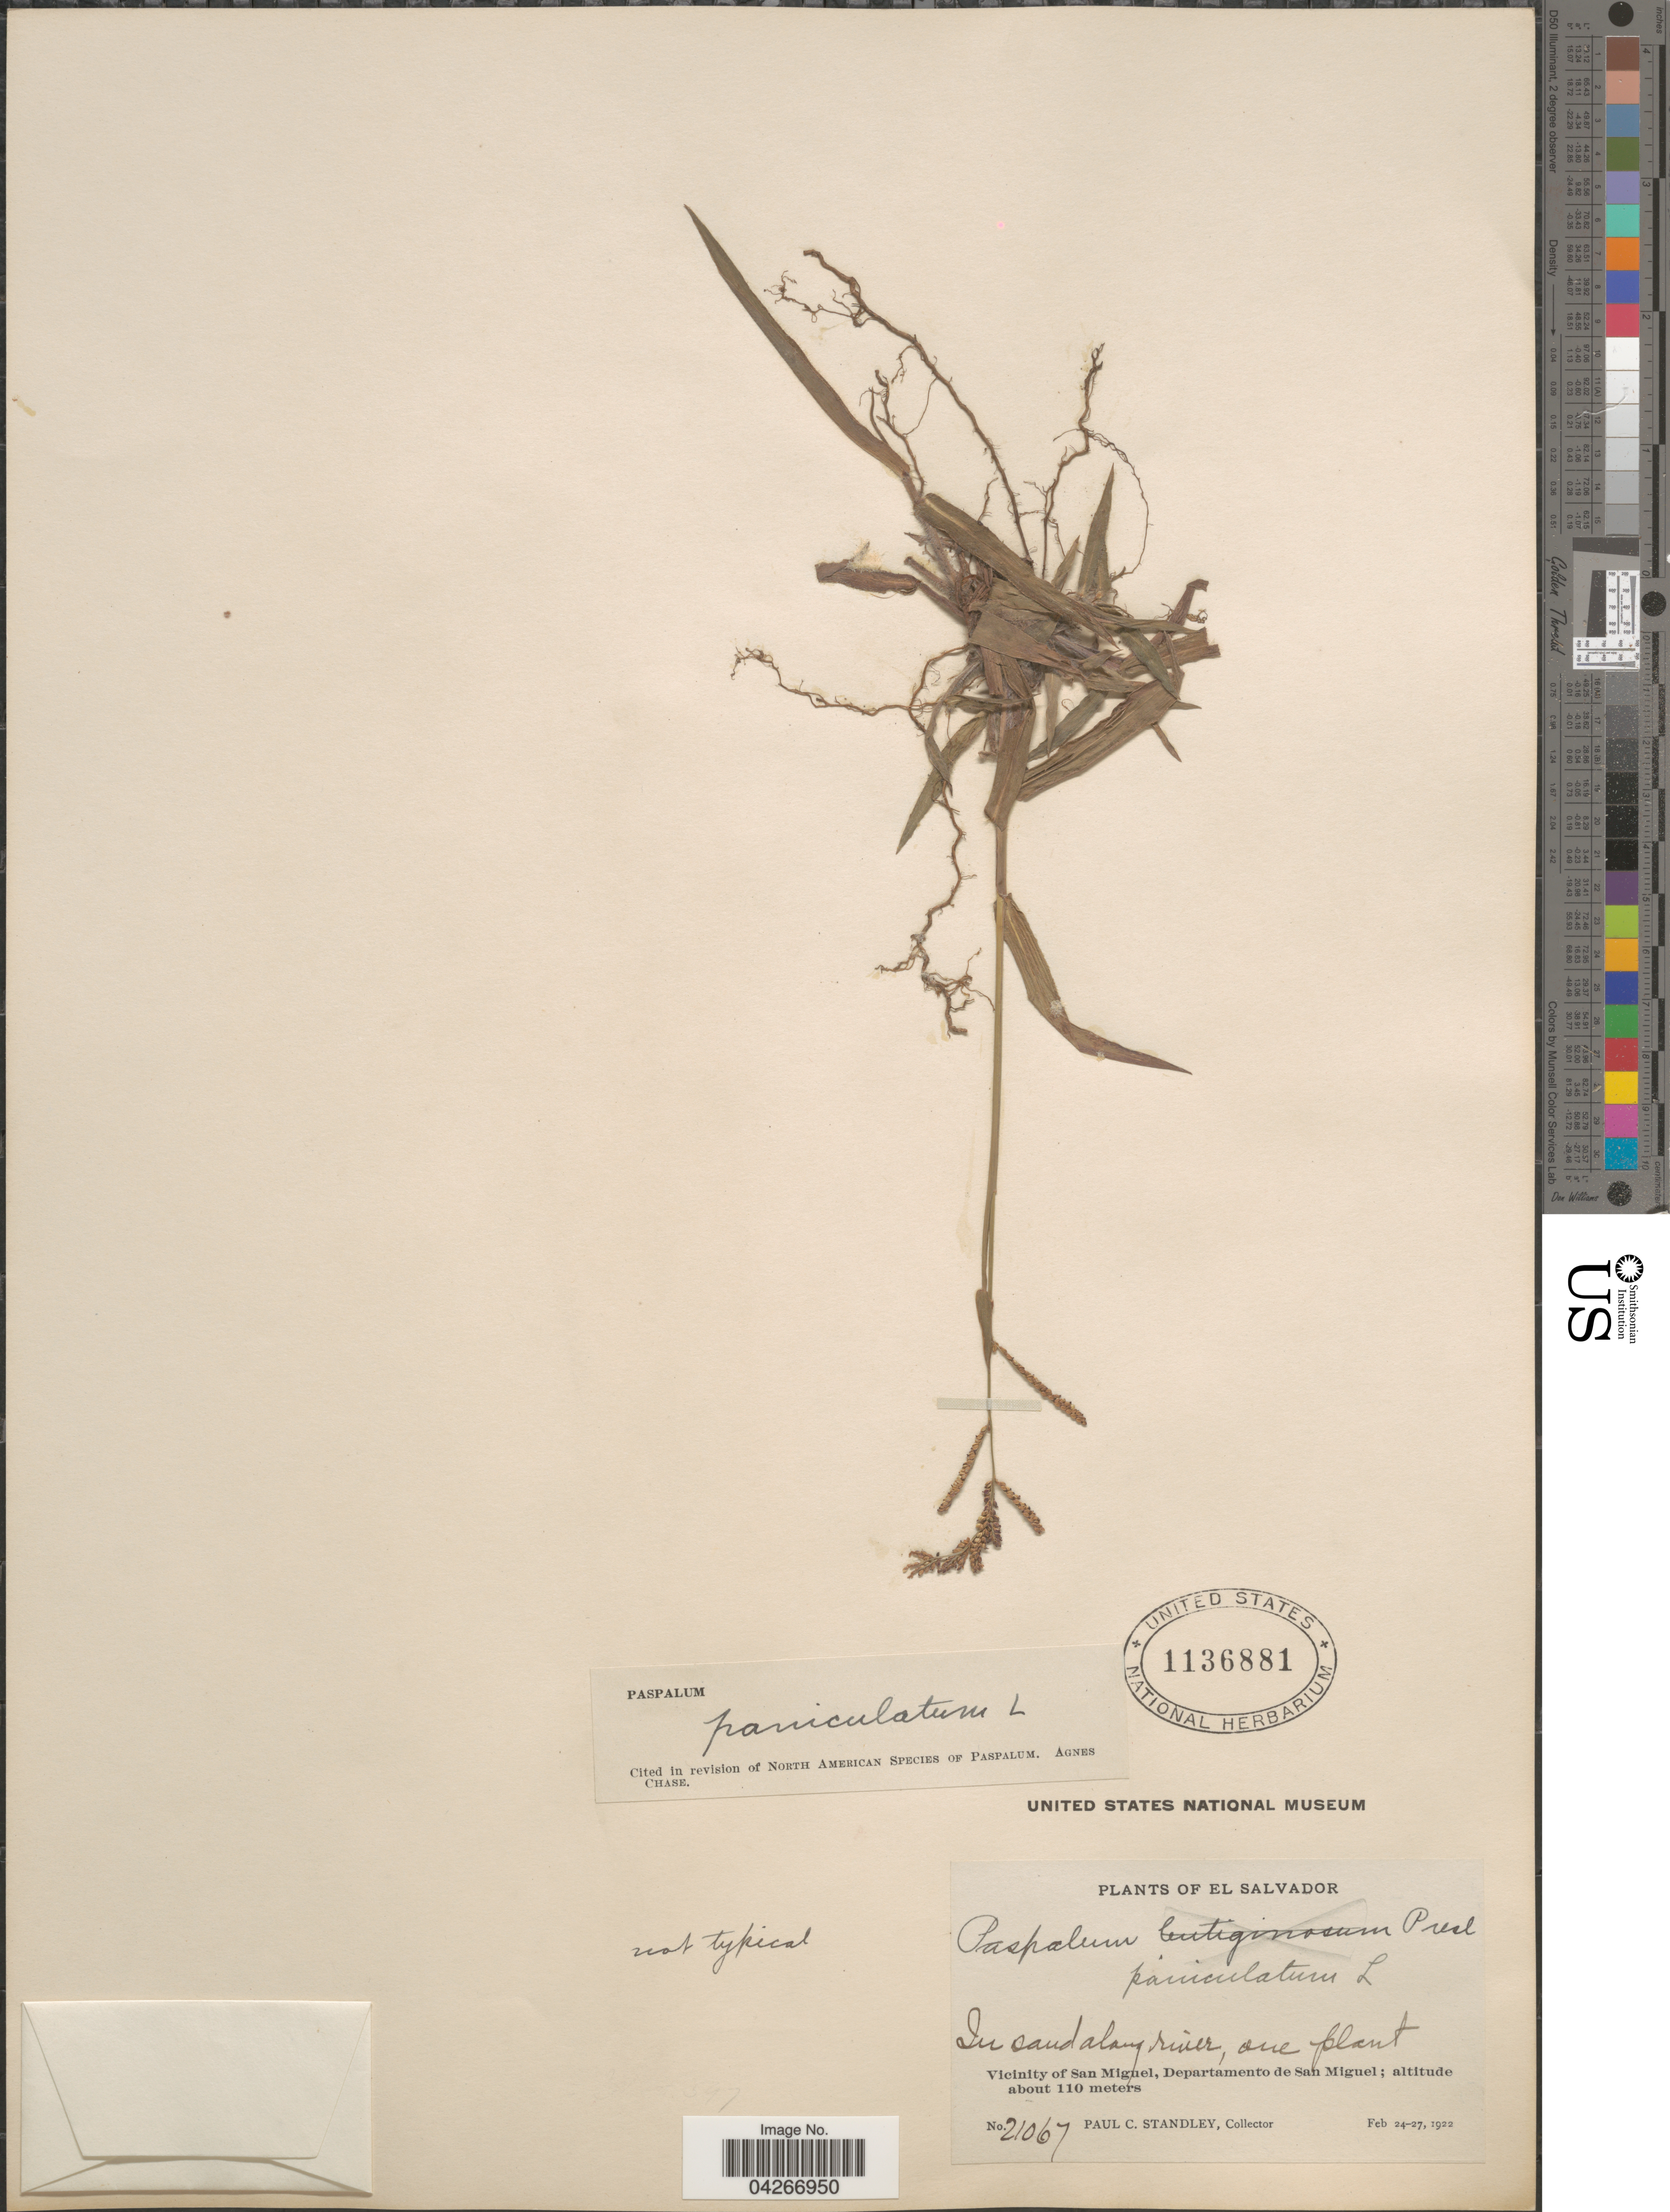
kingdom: Plantae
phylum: Tracheophyta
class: Liliopsida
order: Poales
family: Poaceae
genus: Paspalum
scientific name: Paspalum paniculatum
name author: L.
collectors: P. C. Standley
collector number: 21067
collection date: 1922-02-24/1922-02-27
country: El Salvador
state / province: San Miguel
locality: Vicinity of San Miguel, Departamento de San Miguel.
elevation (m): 110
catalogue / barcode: US 1136881